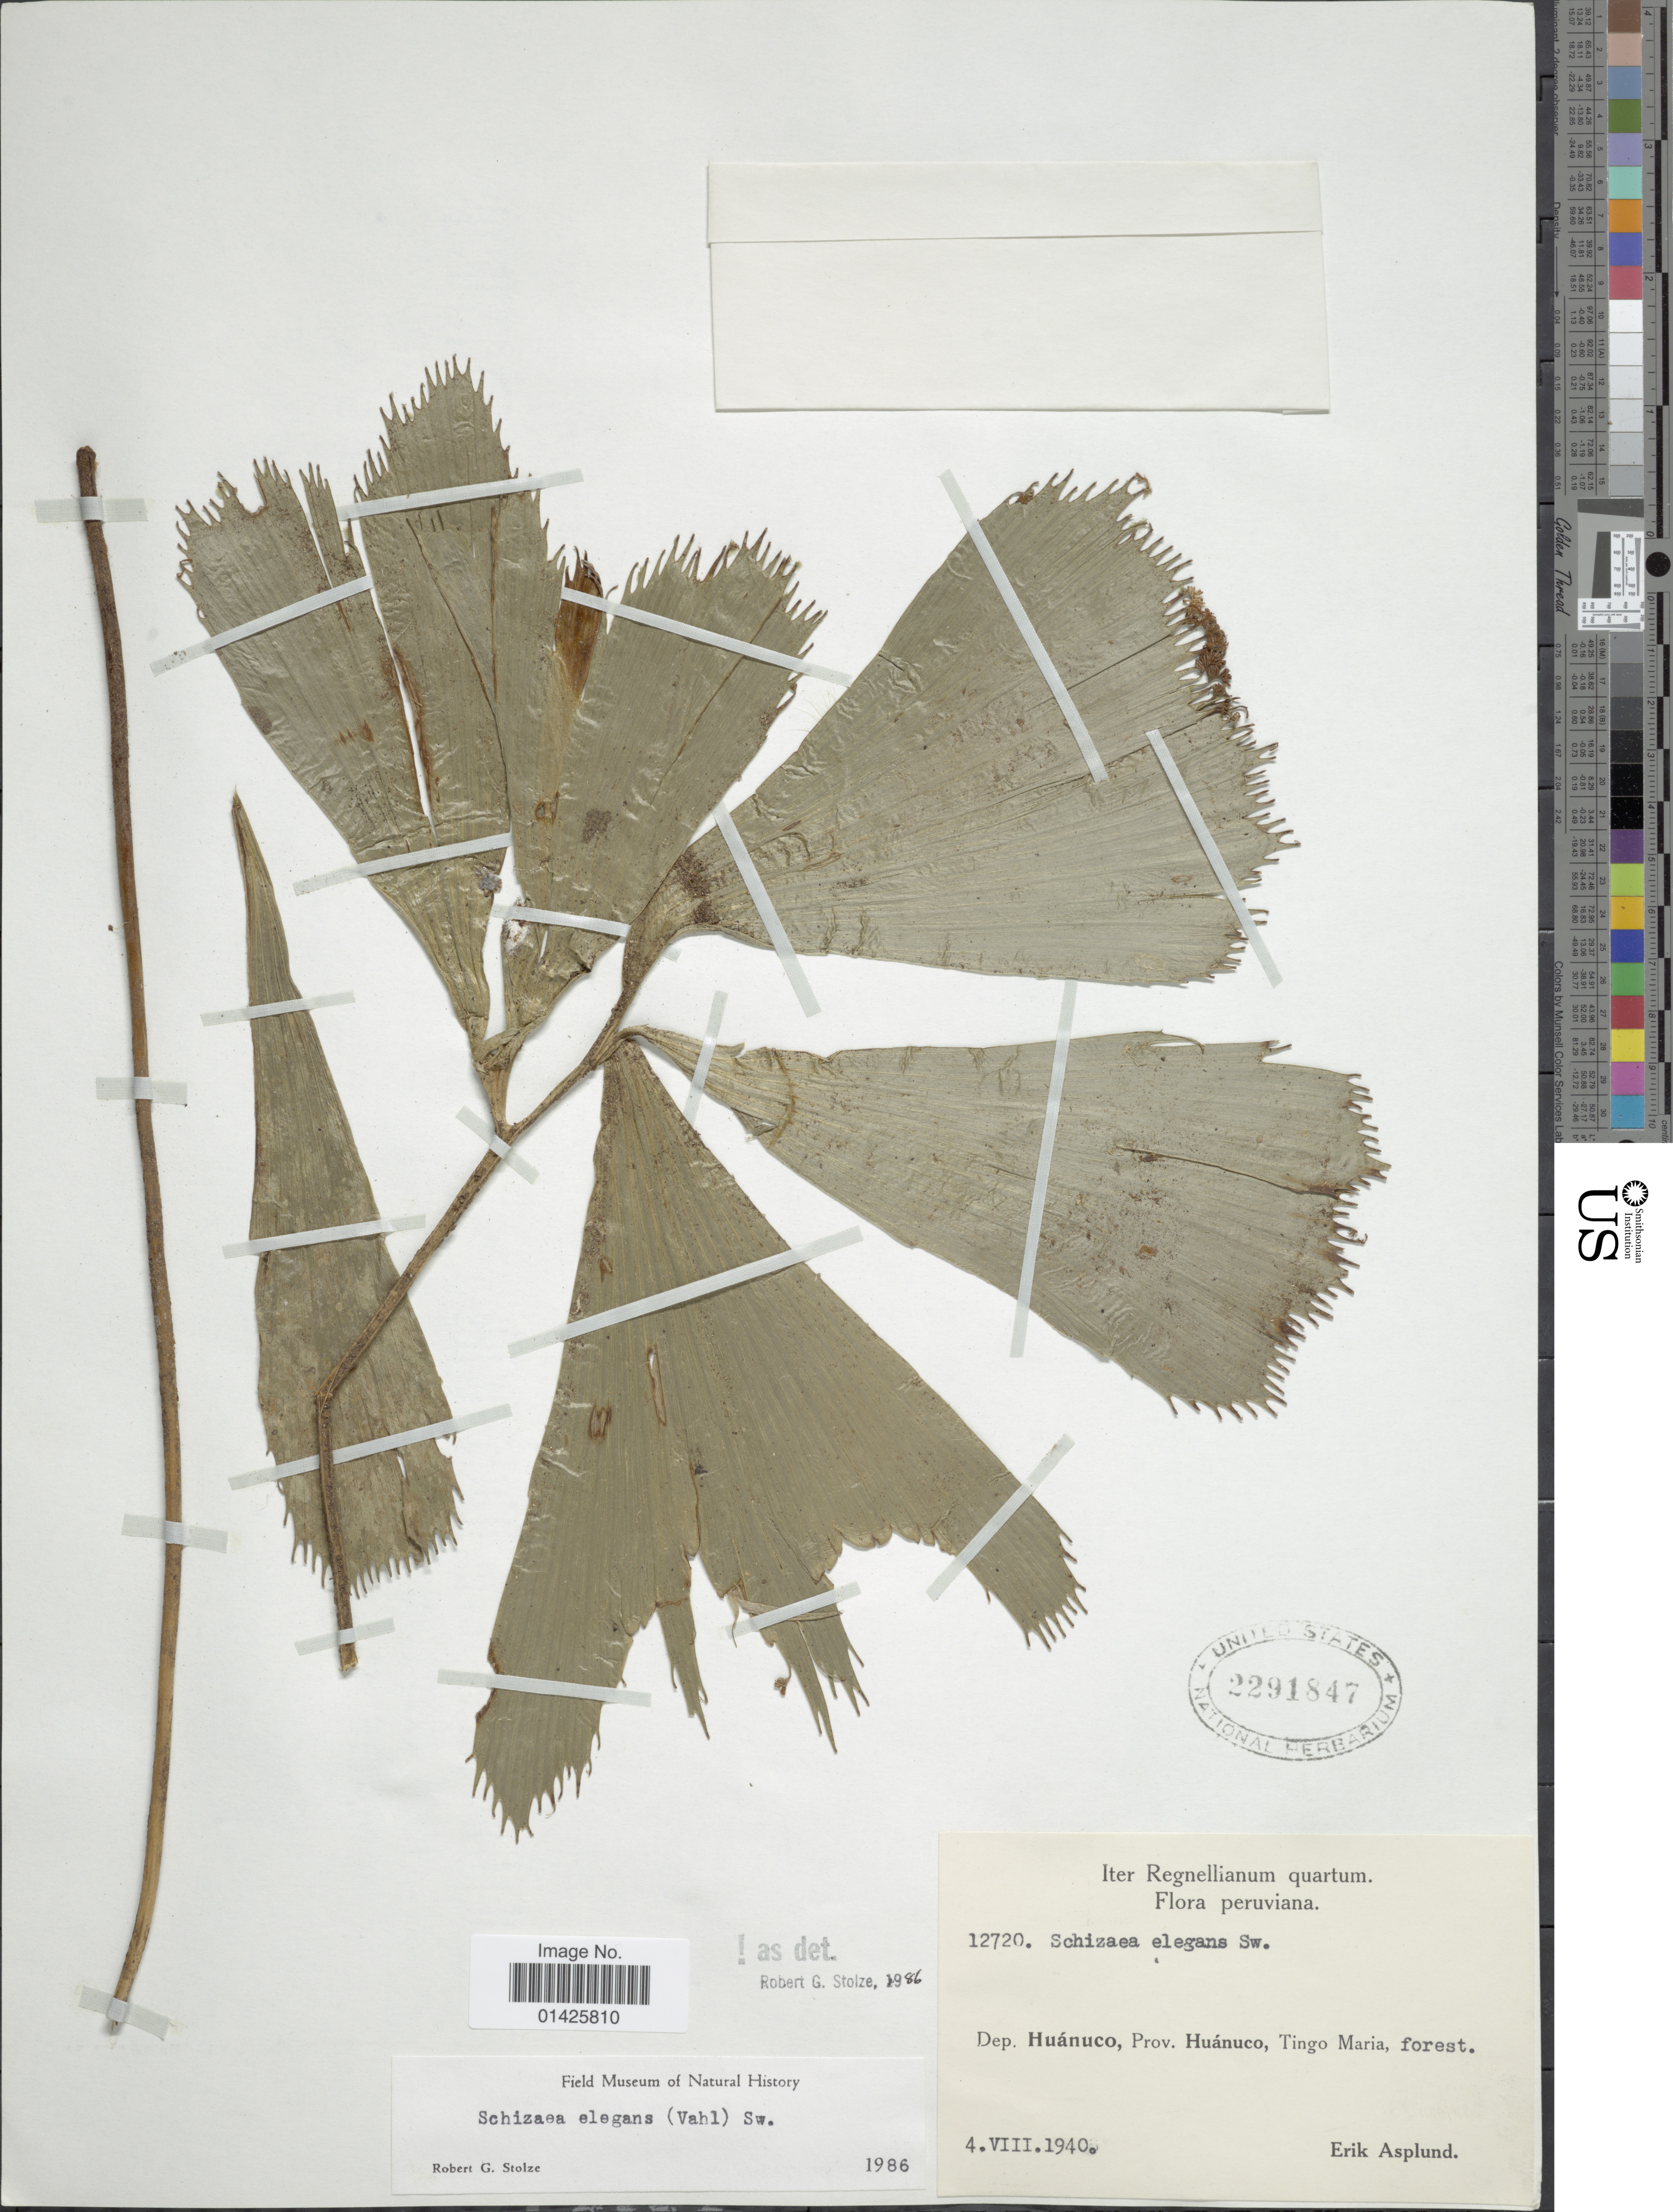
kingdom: Plantae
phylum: Tracheophyta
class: Polypodiopsida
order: Schizaeales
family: Schizaeaceae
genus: Schizaea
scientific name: Schizaea elegans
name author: (Vahl) Sw.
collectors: E. Asplund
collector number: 12720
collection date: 1940-08-04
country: Peru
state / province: Huánuco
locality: Dep. Huánuco, Prov. Huánuco, Tingo Maria, forest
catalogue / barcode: US 2291847